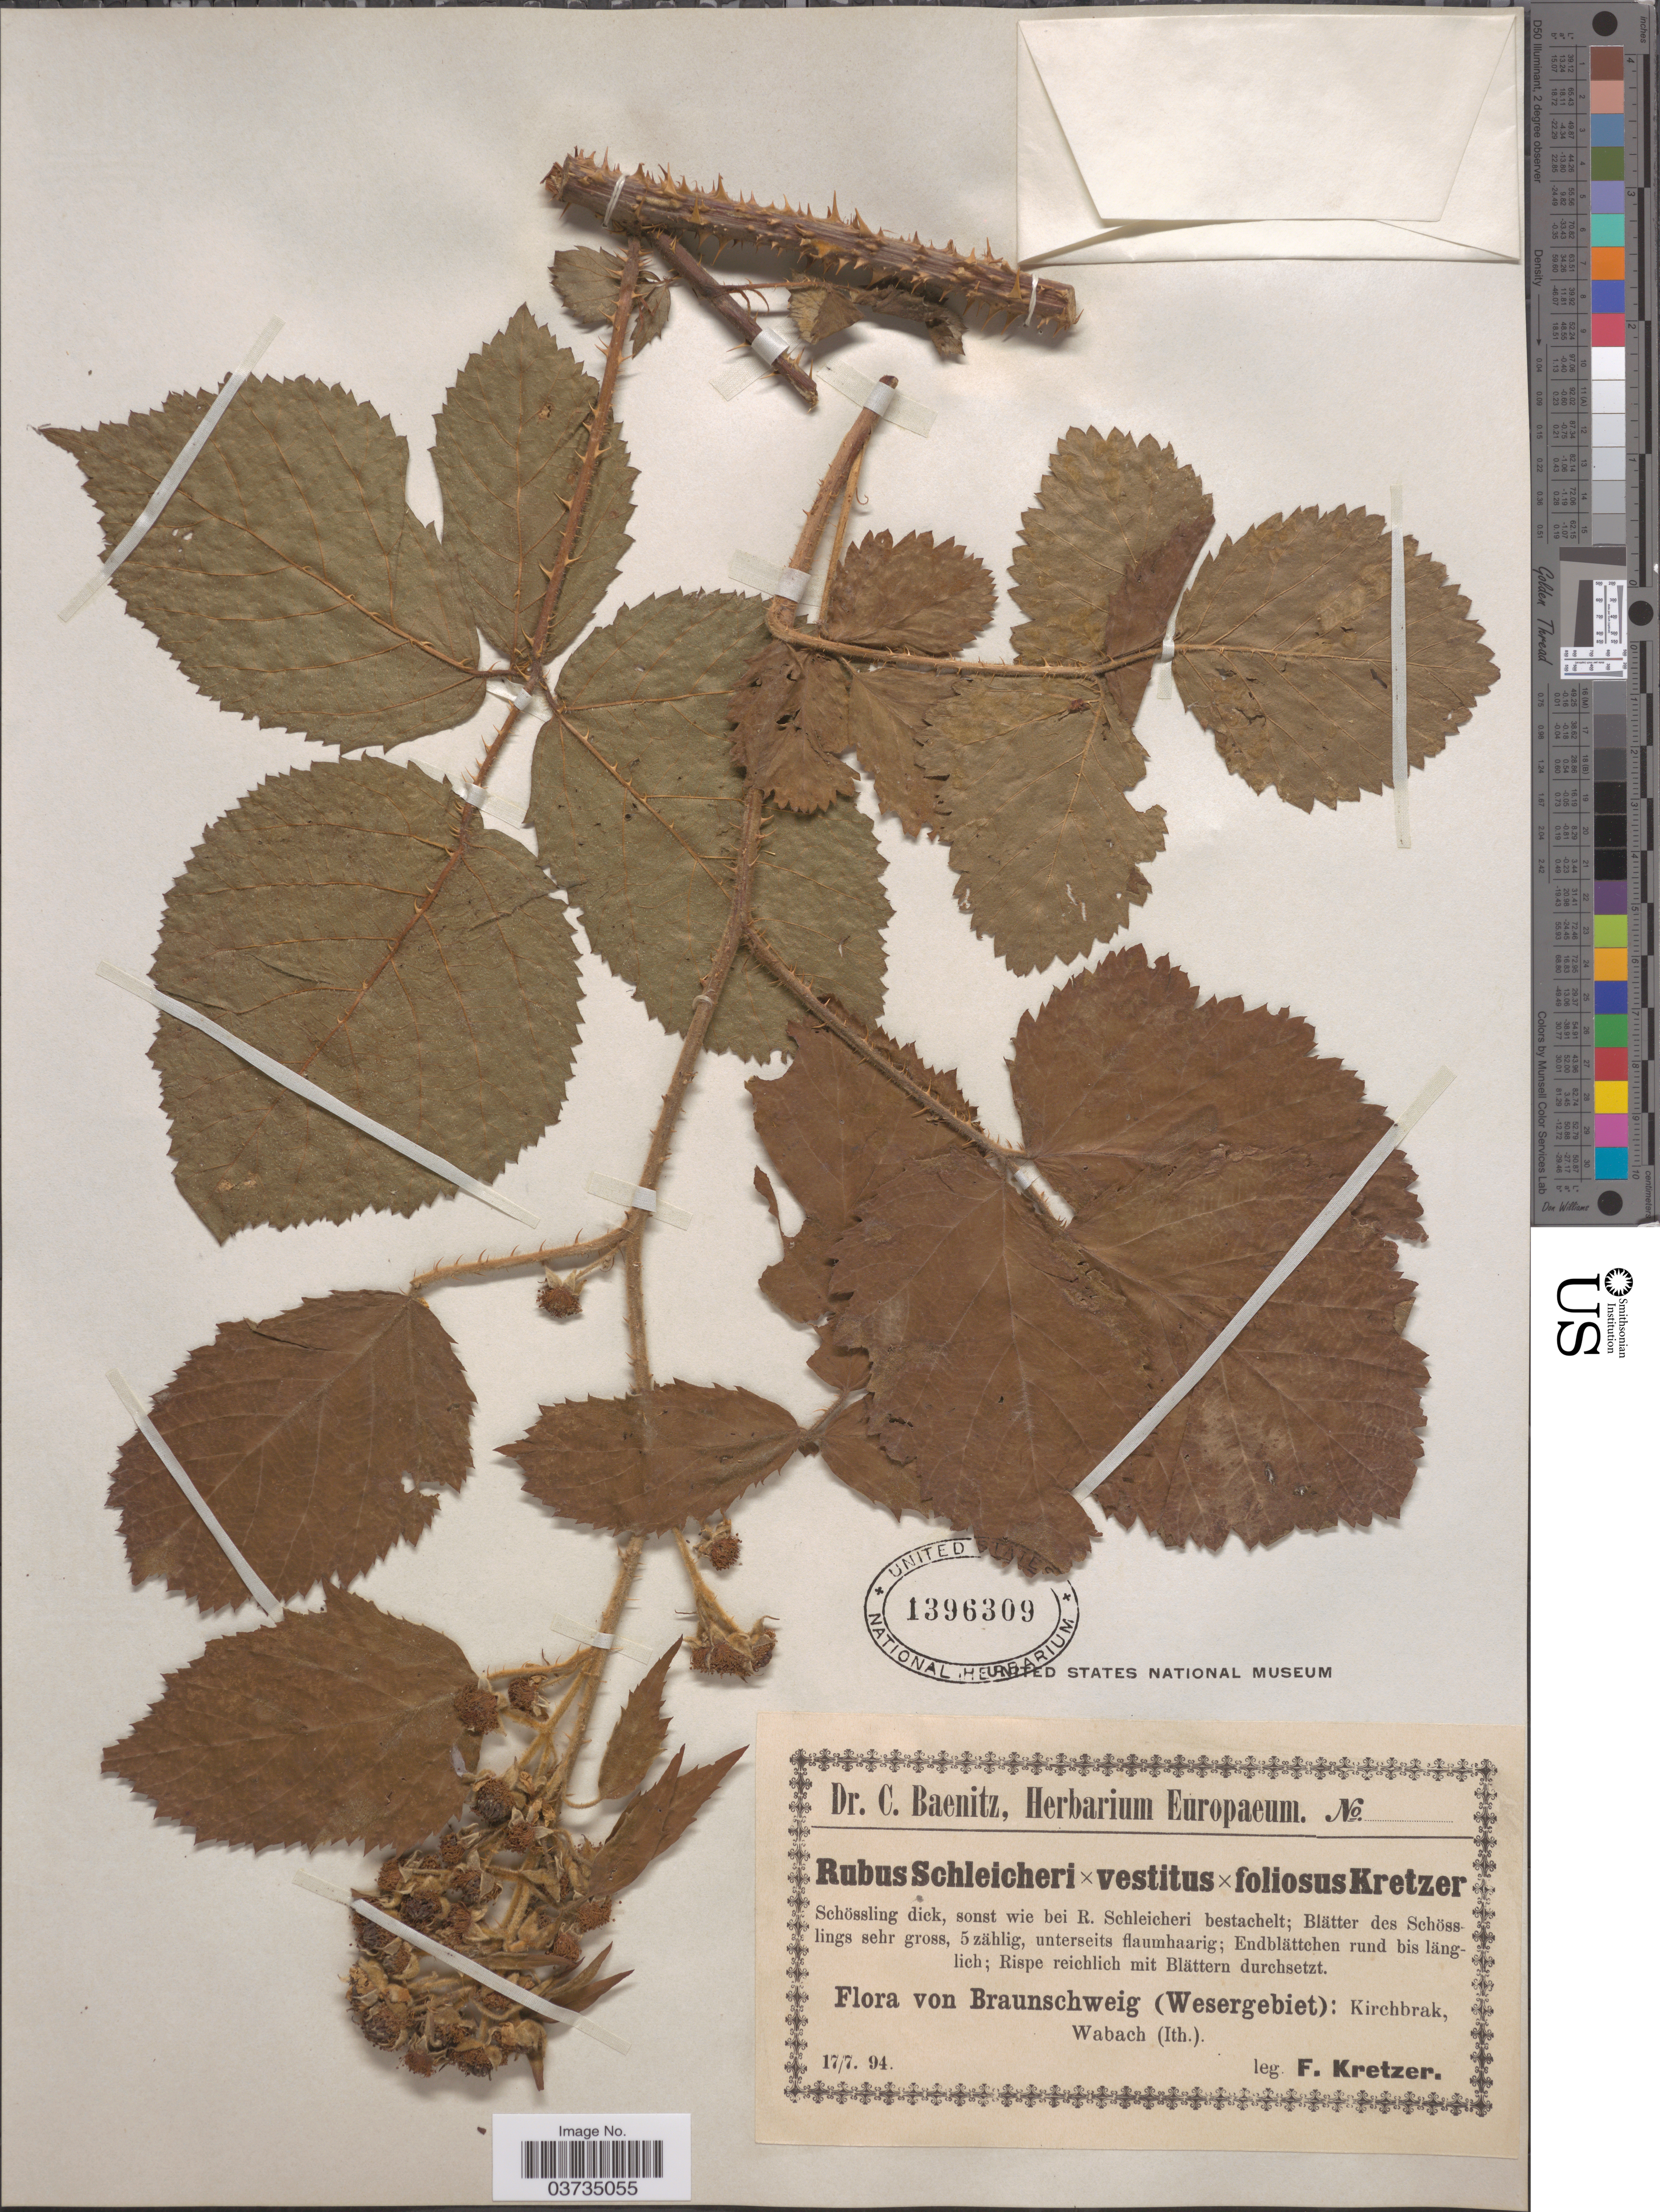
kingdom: Plantae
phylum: Tracheophyta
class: Magnoliopsida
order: Rosales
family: Rosaceae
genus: Rubus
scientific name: Rubus schleicheri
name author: Weihe ex Tratt.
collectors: F. Kretzer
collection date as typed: Transcribed d/m/y: 17/7/94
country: Germany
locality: Braunschweig (Wesergebiet): Kirchbrak, Wabach (Ith.).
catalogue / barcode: US 1396309